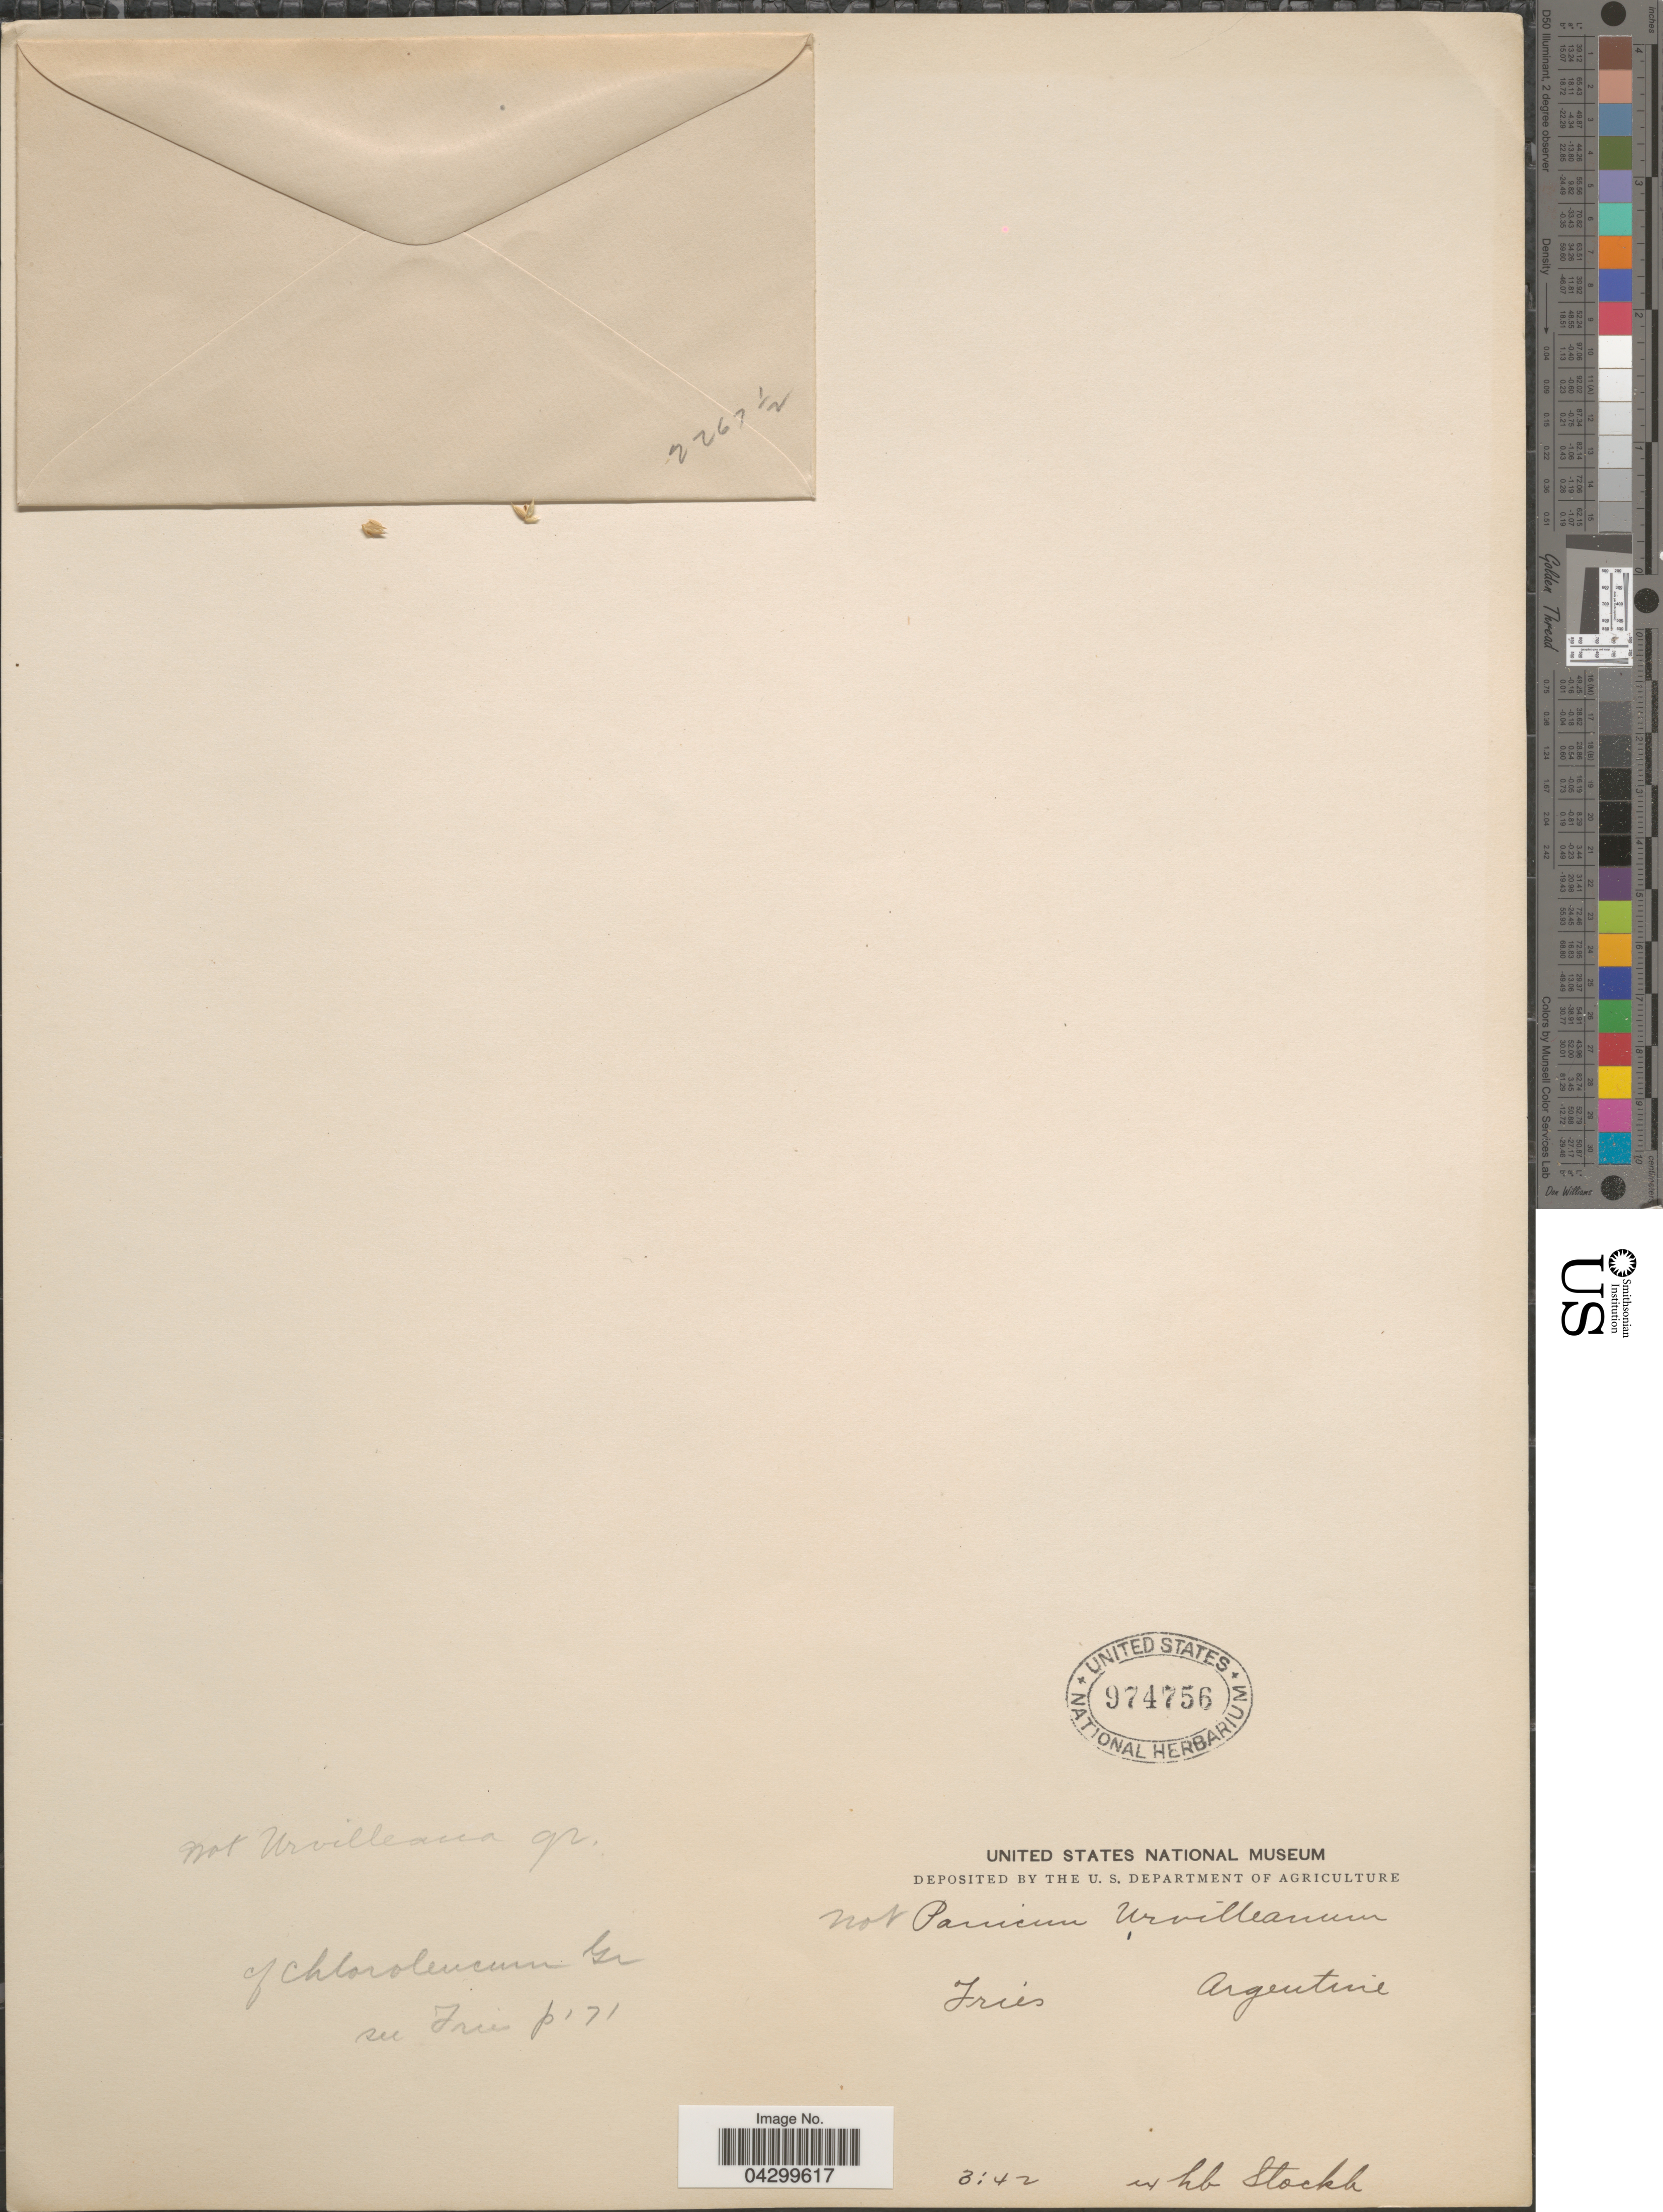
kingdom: Plantae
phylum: Tracheophyta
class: Liliopsida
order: Poales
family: Poaceae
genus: Panicum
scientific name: Panicum chloroleucum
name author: Griseb.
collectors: -. Fries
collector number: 2267½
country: Argentina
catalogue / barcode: US 974756